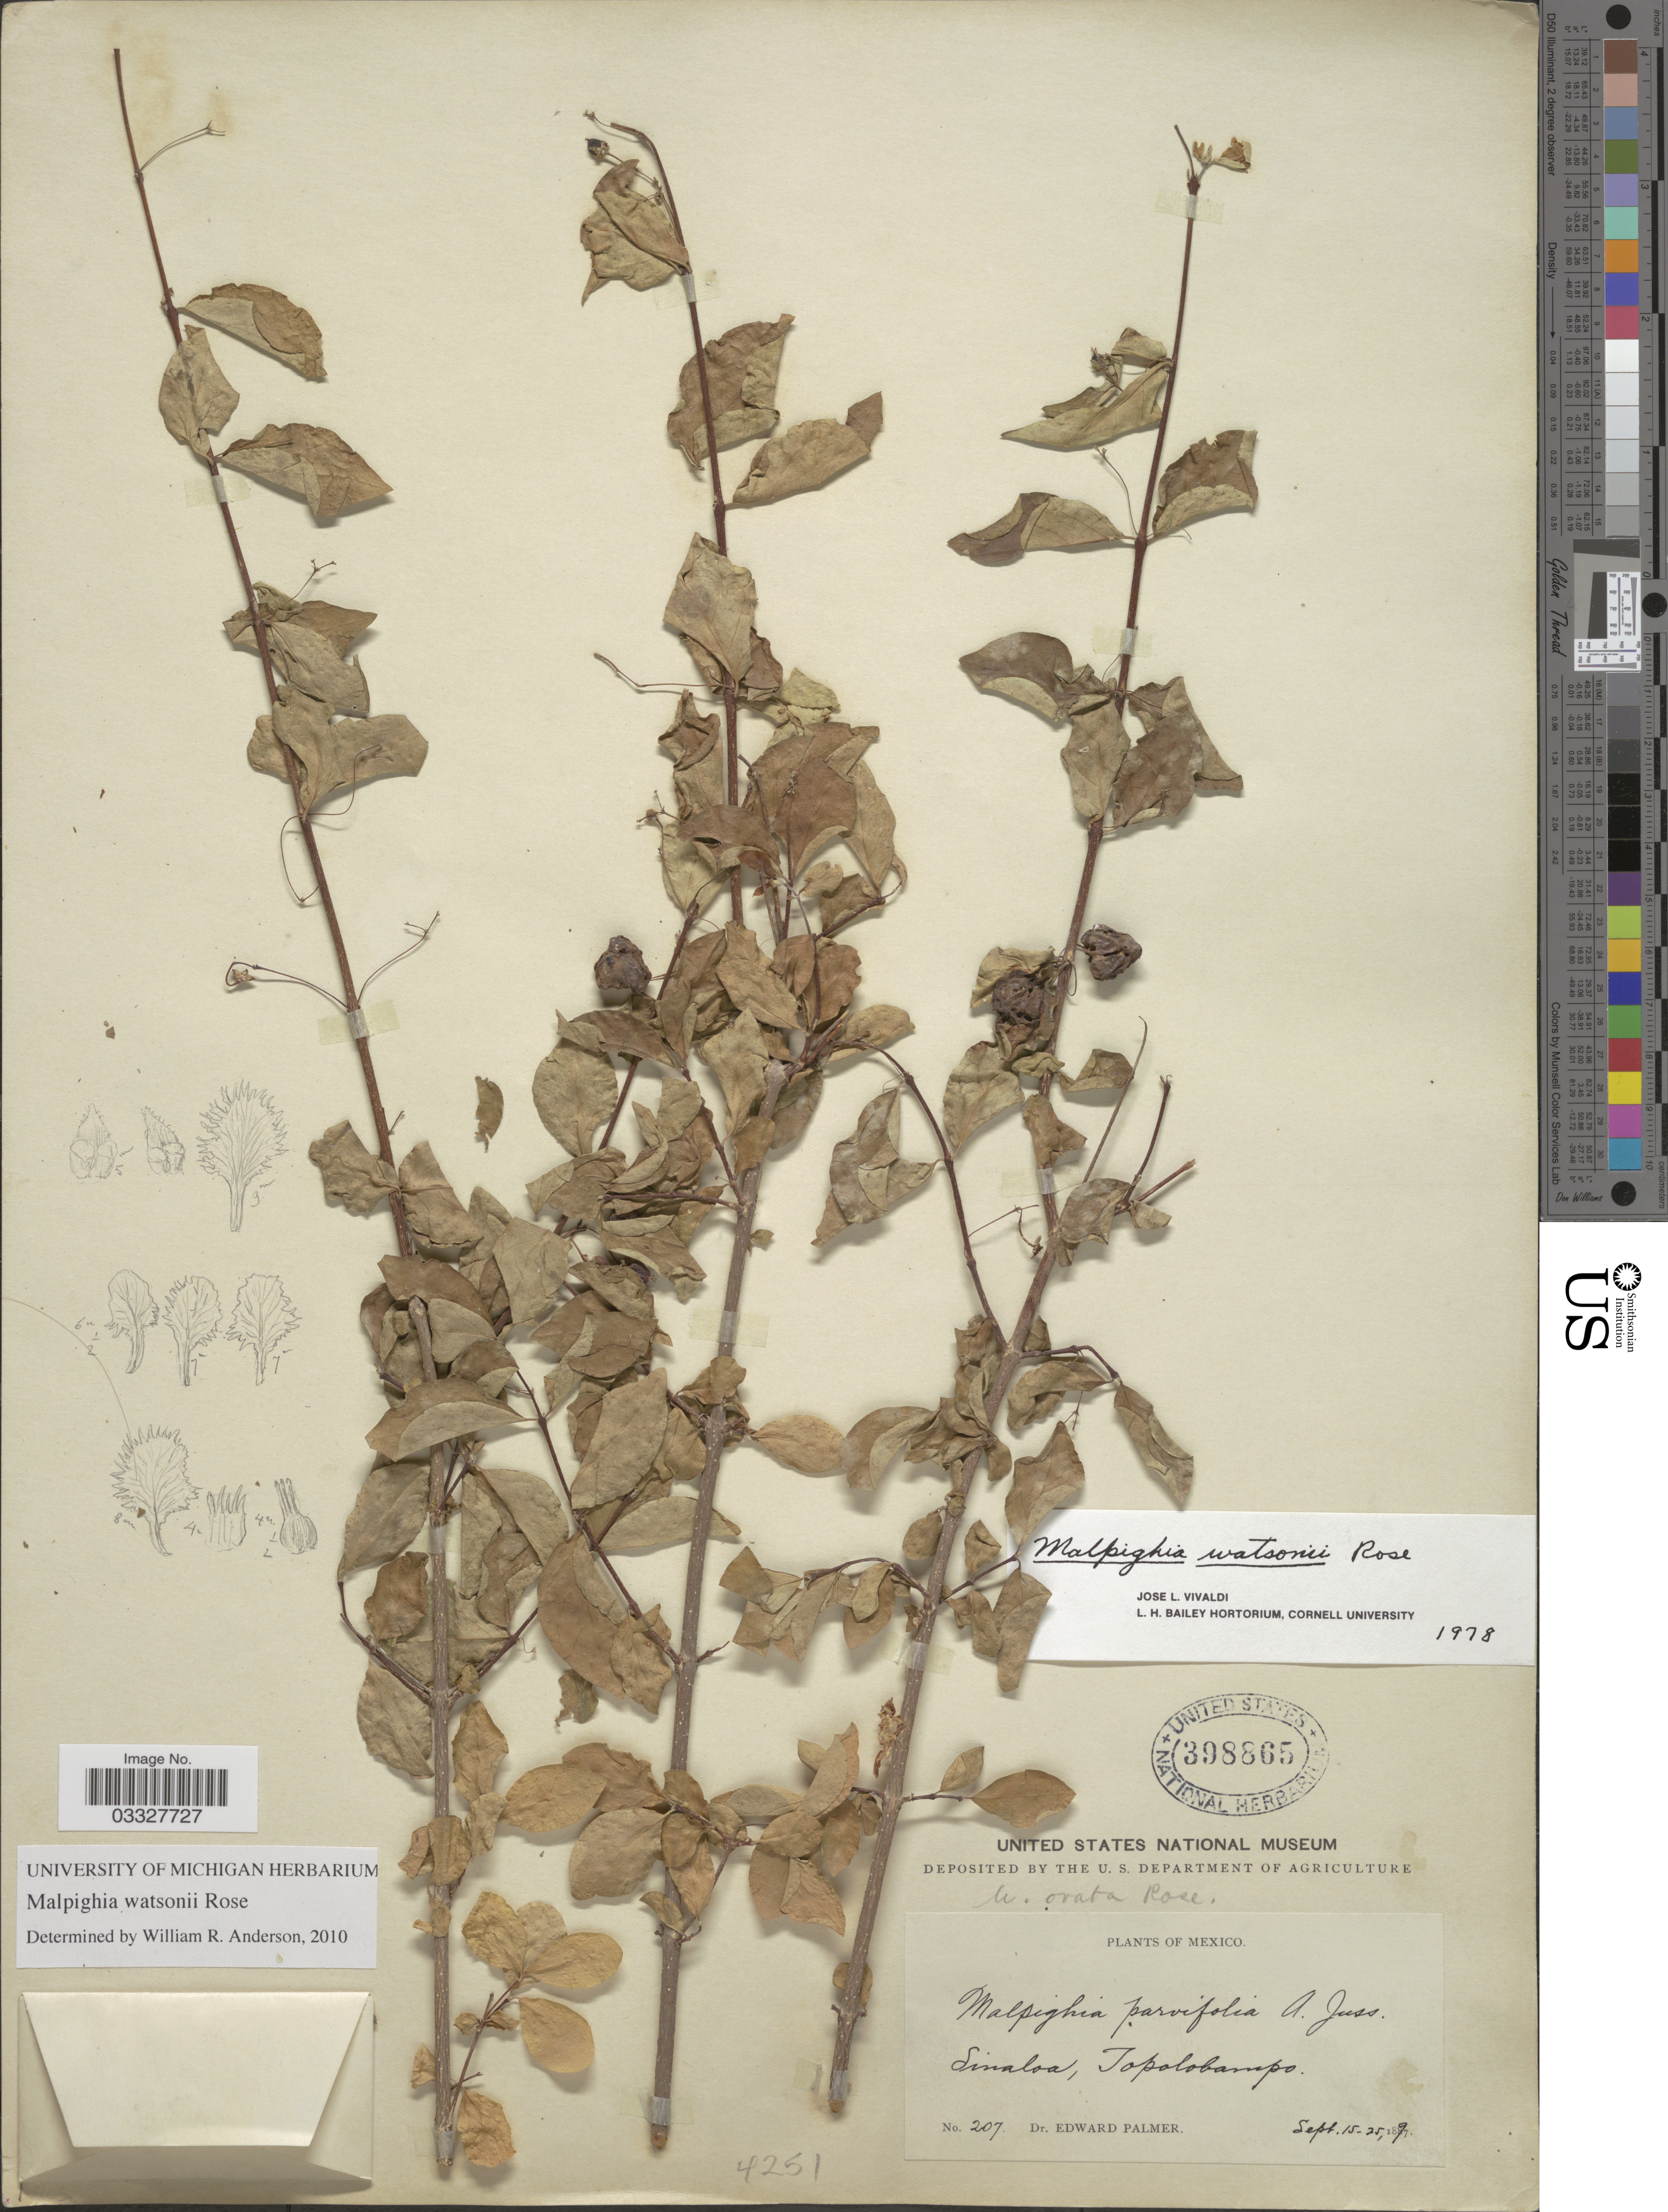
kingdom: Plantae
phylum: Tracheophyta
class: Magnoliopsida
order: Malpighiales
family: Malpighiaceae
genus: Malpighia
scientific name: Malpighia watsonii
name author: Rose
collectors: E. Palmer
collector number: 207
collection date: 1897-09-15/1897-09-25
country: Mexico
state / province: Sinaloa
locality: Topolobampo.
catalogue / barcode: US 398865